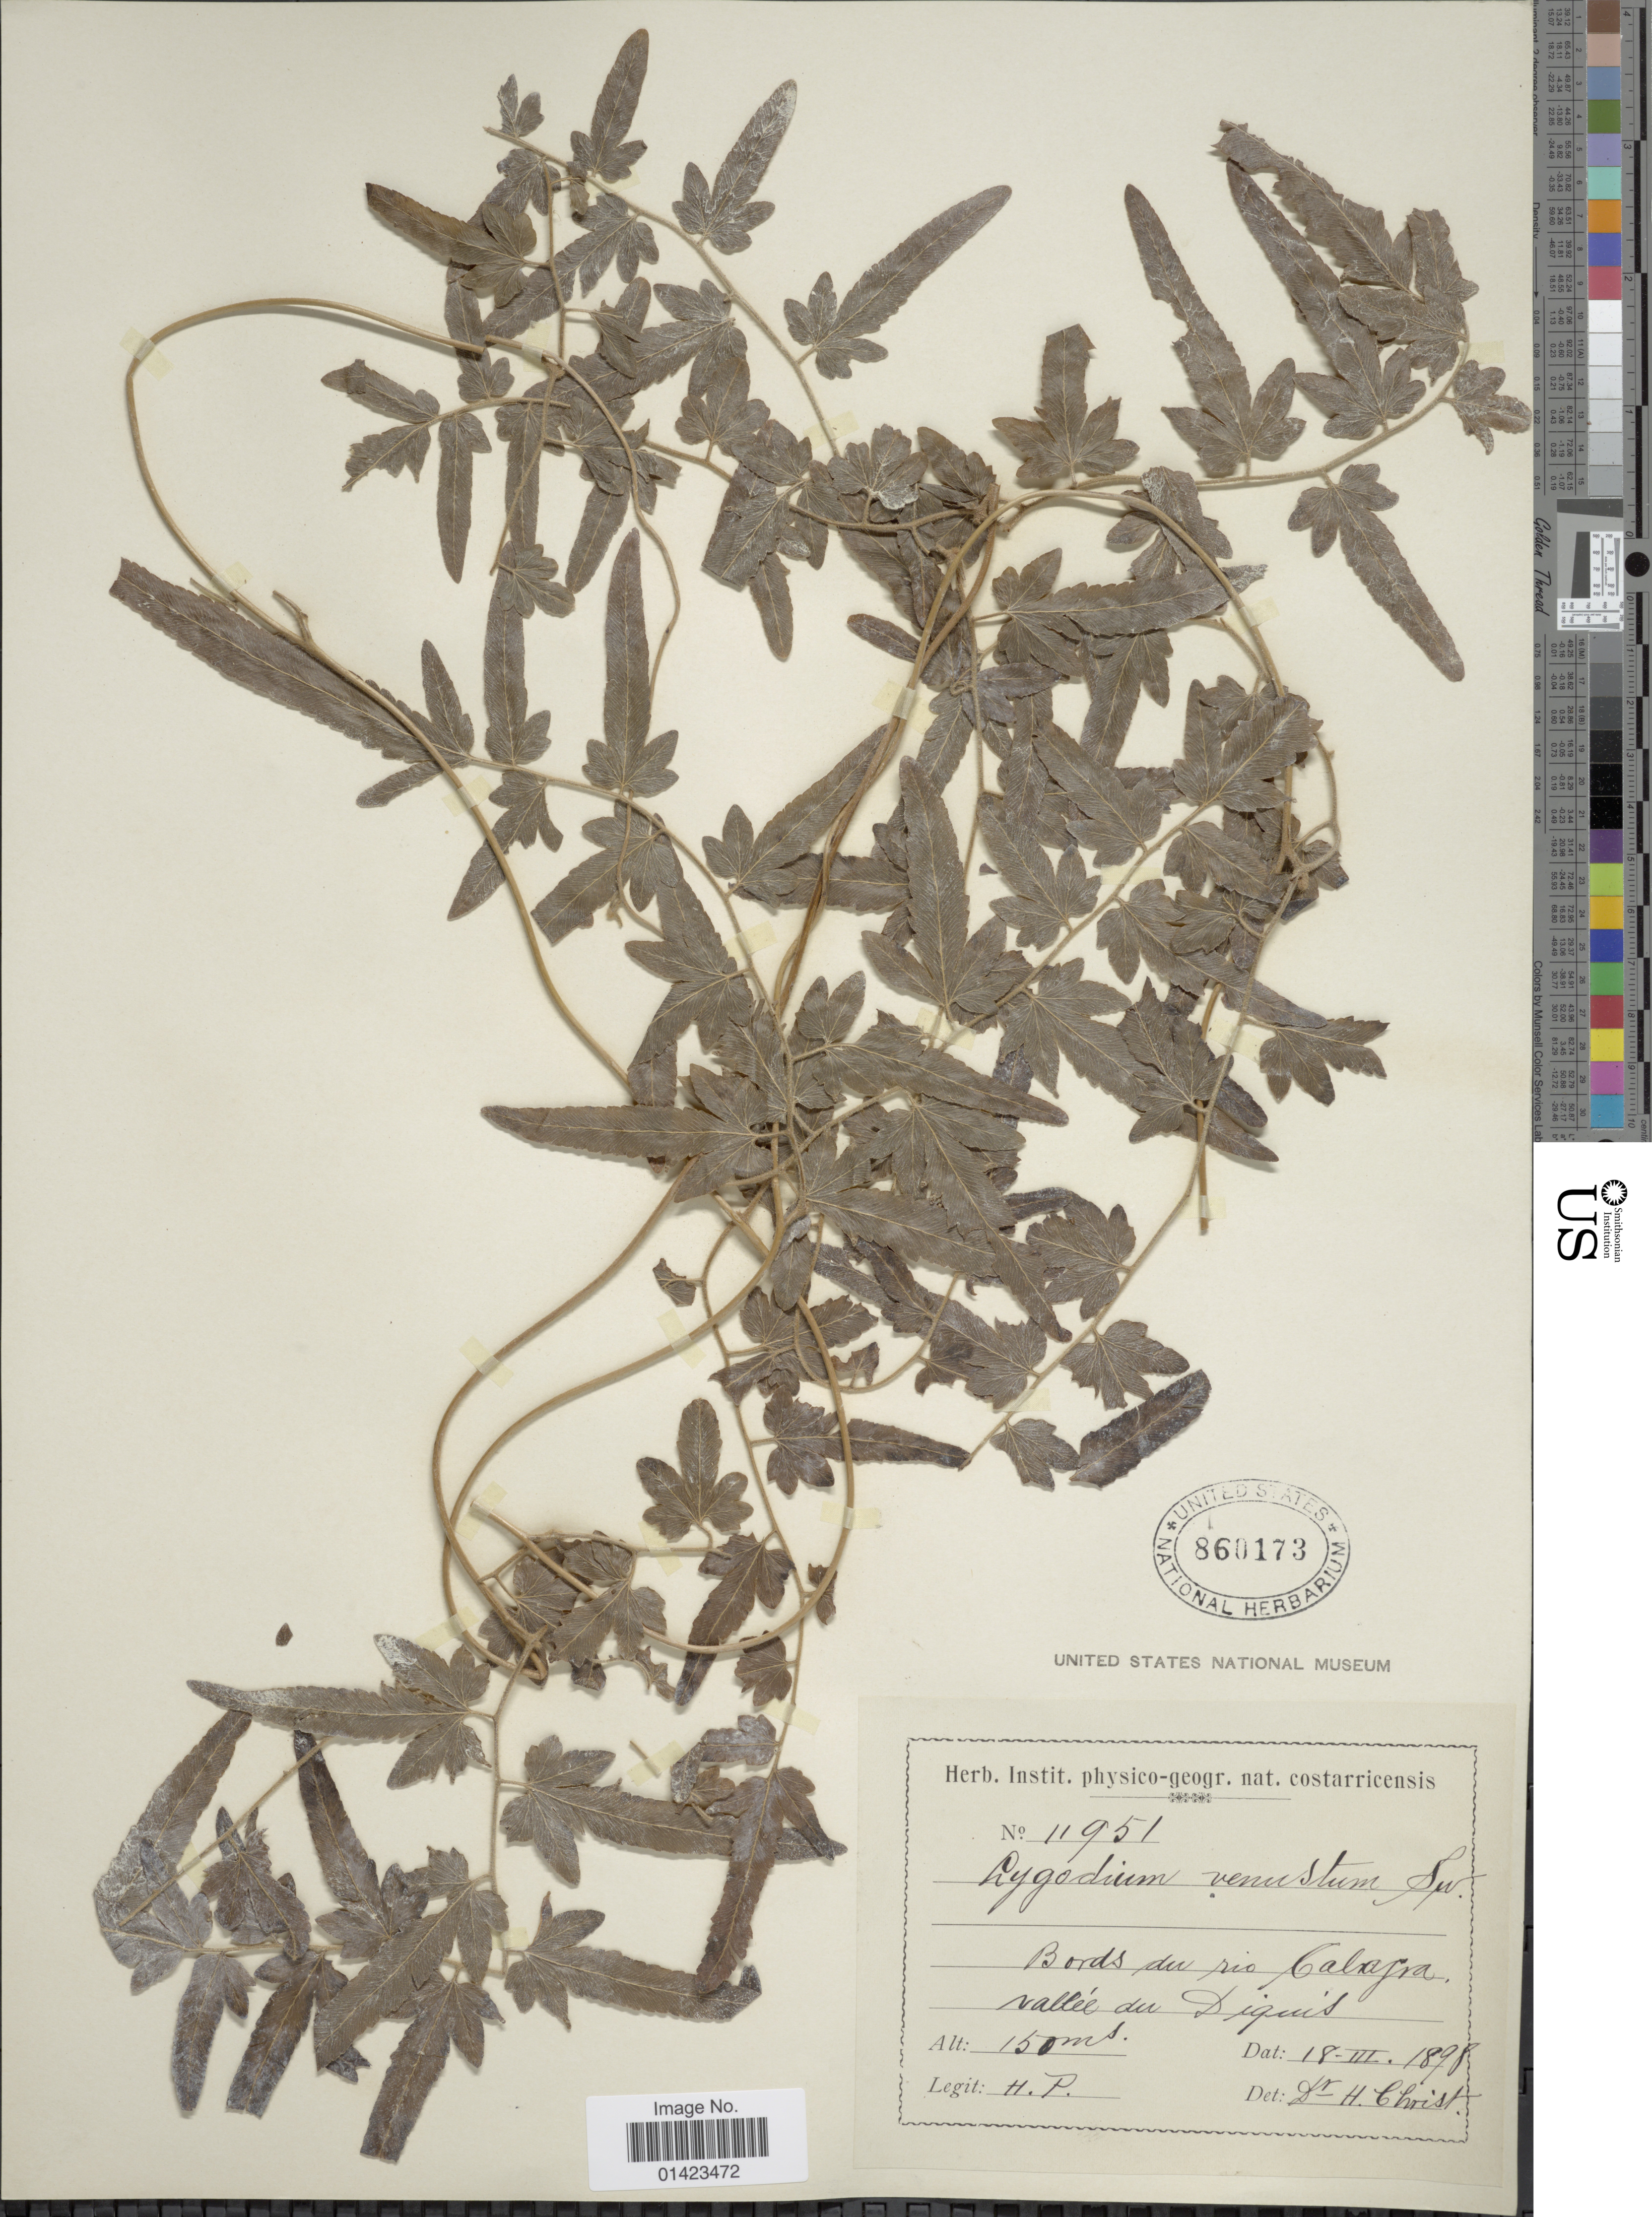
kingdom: Plantae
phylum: Tracheophyta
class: Polypodiopsida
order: Schizaeales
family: Lygodiaceae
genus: Lygodium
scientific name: Lygodium venustum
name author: Sw.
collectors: H. P.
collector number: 11951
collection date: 1898-03-18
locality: Bords du Rio Calagra, vallée du Diquis [interpreted]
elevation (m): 150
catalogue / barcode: US 860173